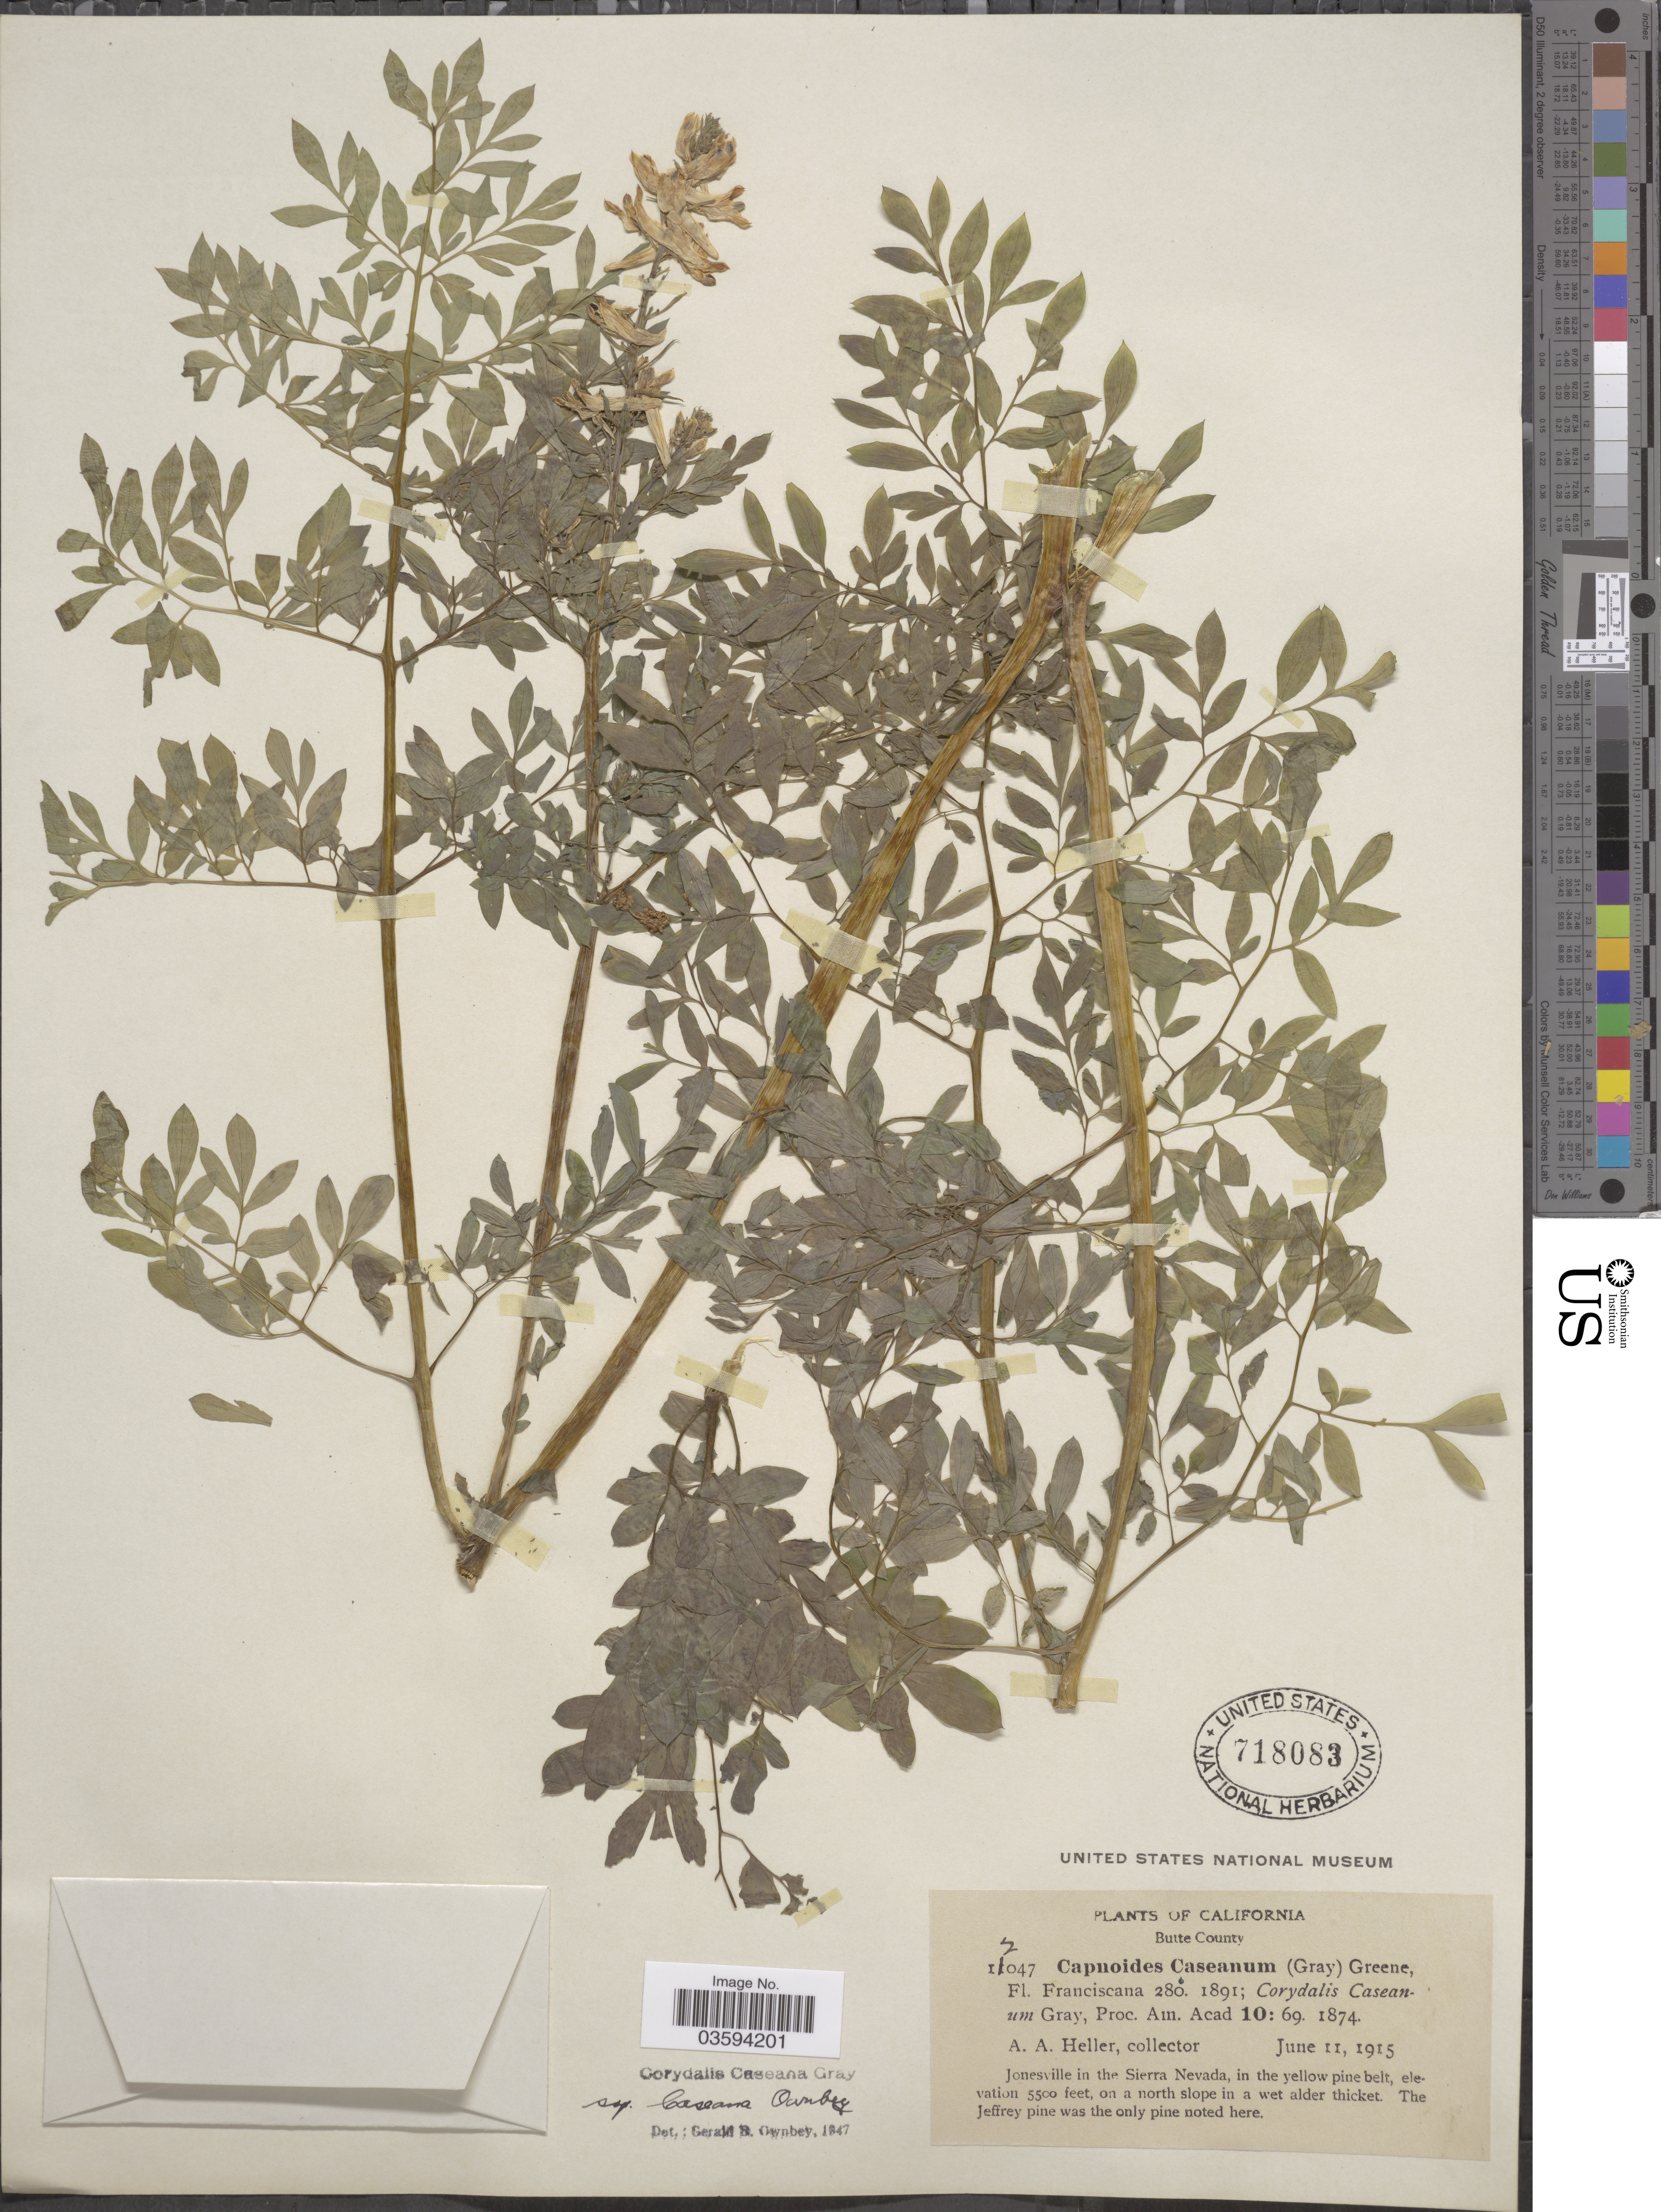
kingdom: Plantae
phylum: Tracheophyta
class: Magnoliopsida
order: Ranunculales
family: Papaveraceae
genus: Corydalis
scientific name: Corydalis caseana subsp. caseana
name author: A. Gray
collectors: A. A. Heller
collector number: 12047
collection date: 1915-06-11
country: United States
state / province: California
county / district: Butte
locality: Butte County. Jonesville in the Sierra Nevada.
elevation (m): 1676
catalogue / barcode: US 718083